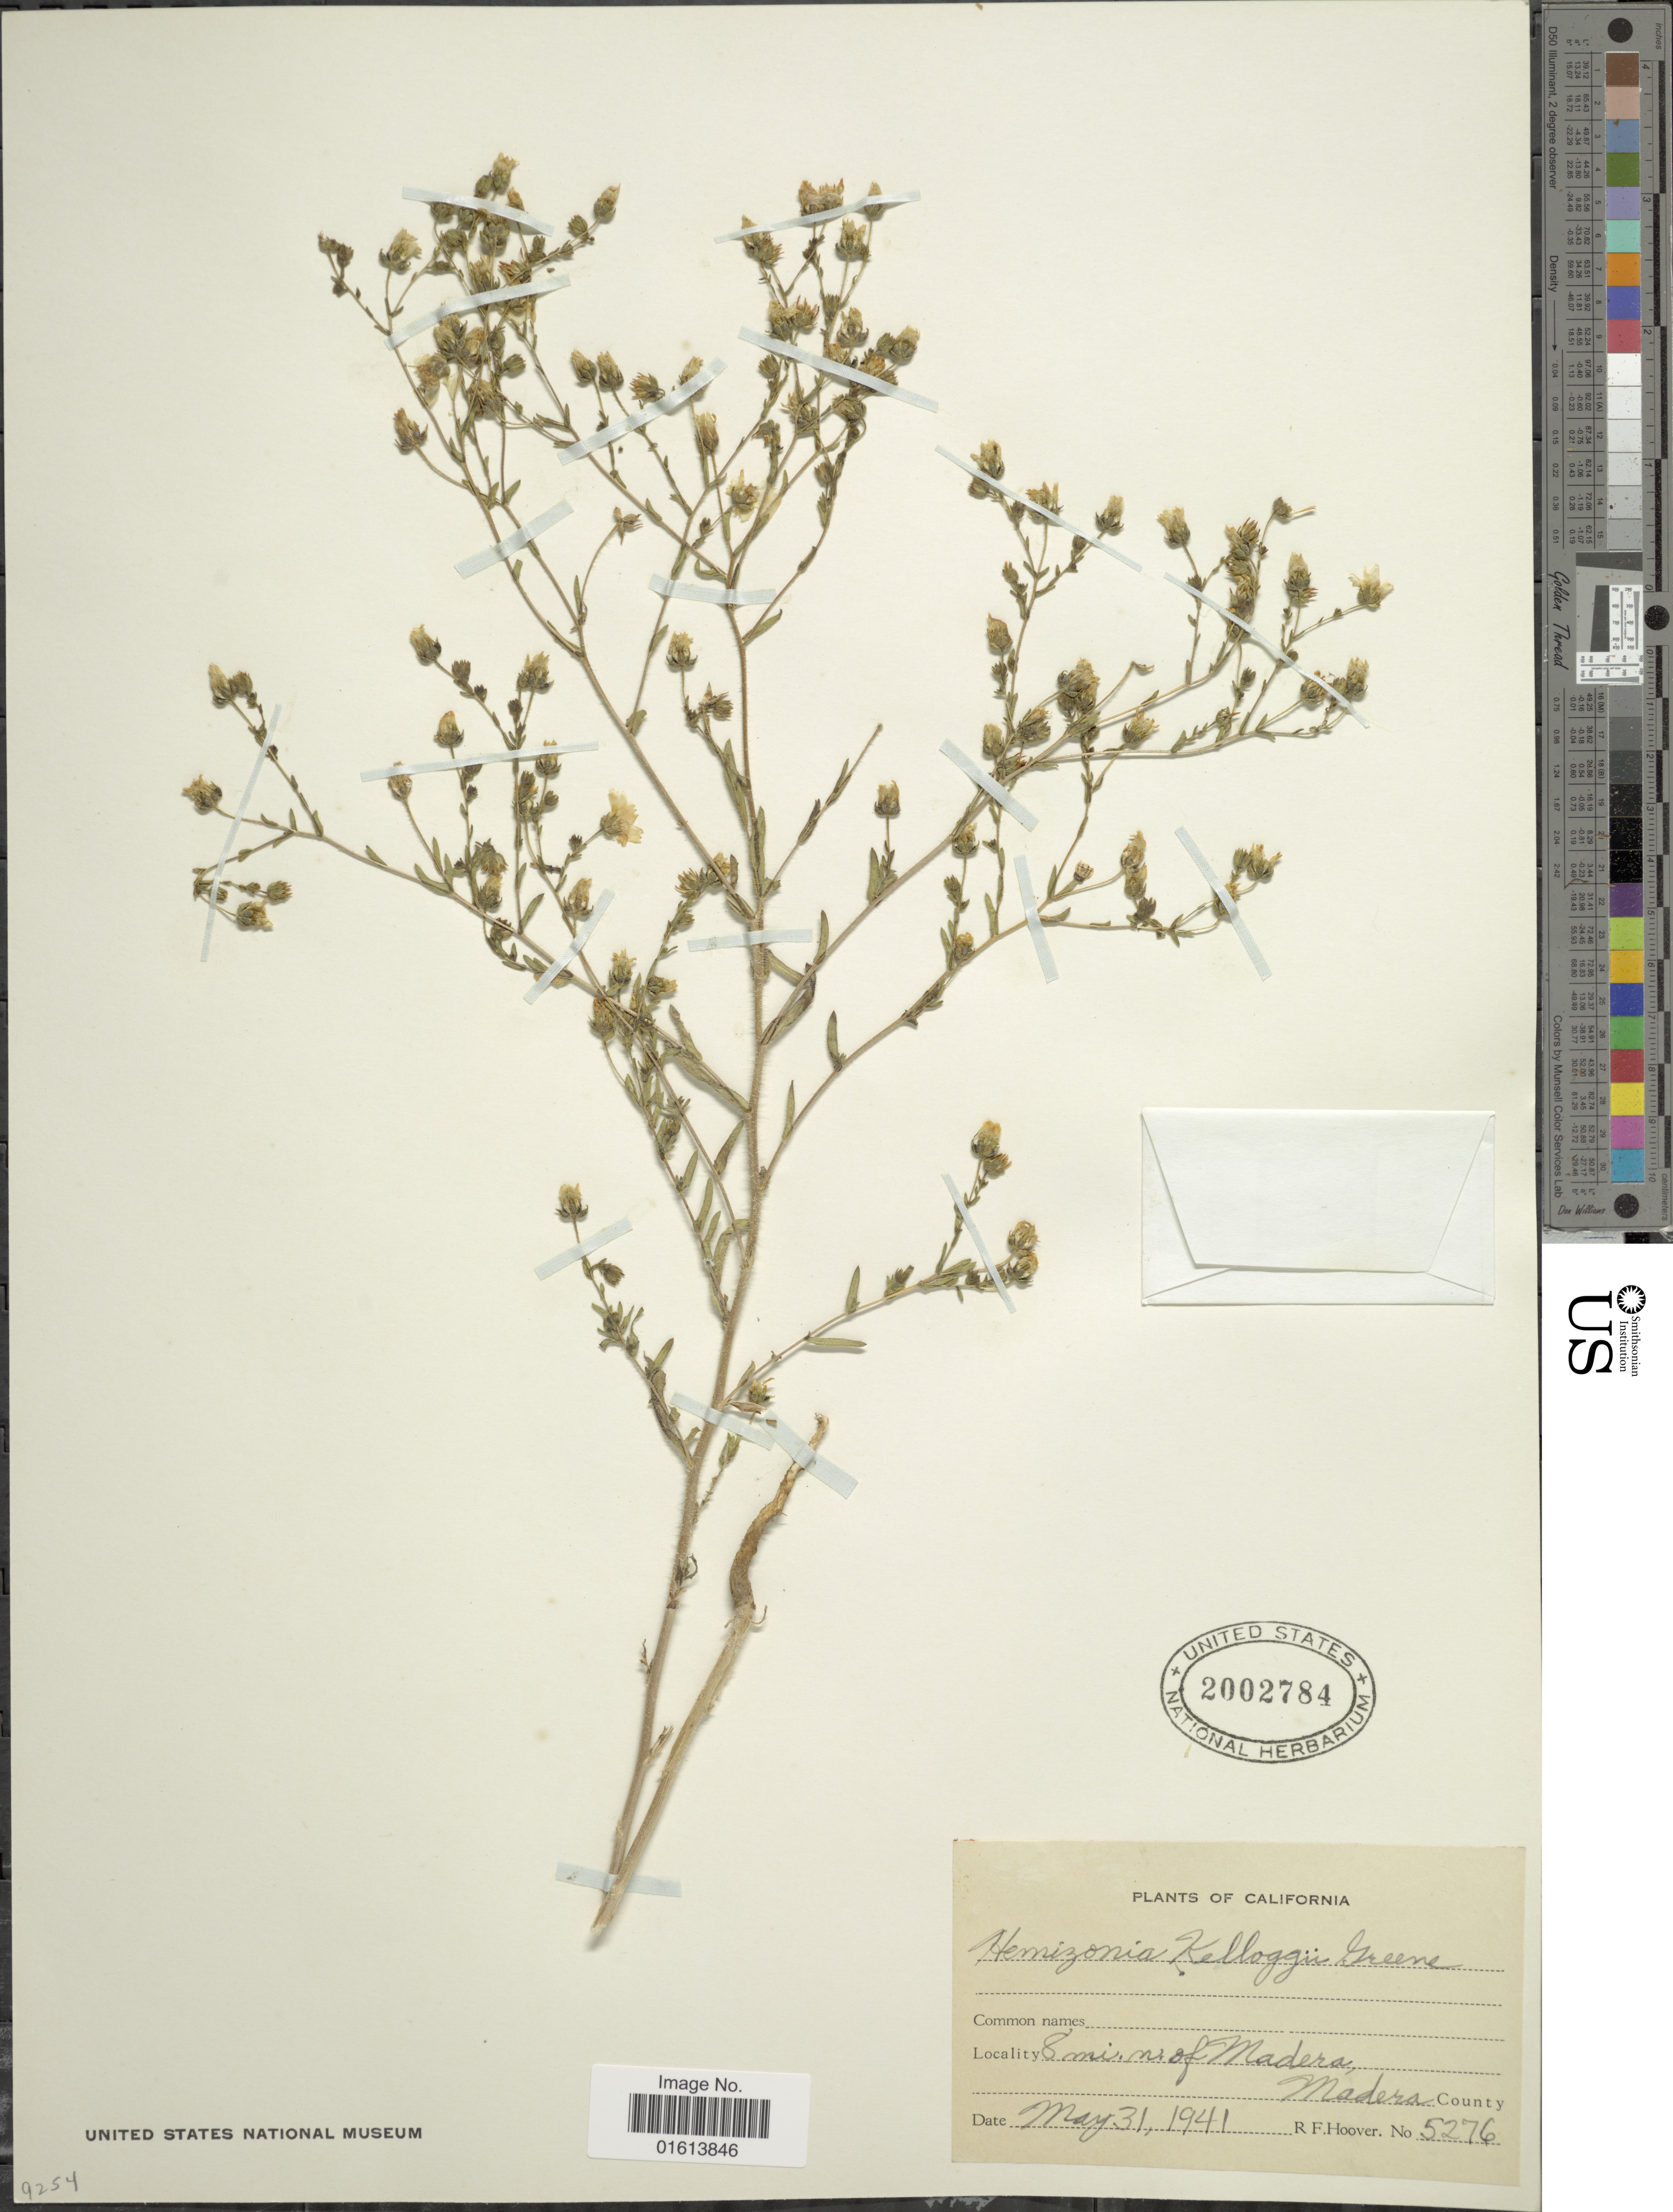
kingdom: Plantae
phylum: Tracheophyta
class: Magnoliopsida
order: Asterales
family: Asteraceae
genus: Deinandra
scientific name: Deinandra kelloggii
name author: (Greene) Greene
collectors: R. F. Hoover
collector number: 5276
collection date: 1941-05-31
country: United States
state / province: California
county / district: Madera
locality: California. Smisns of Madera, Madera County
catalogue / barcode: US 2002784